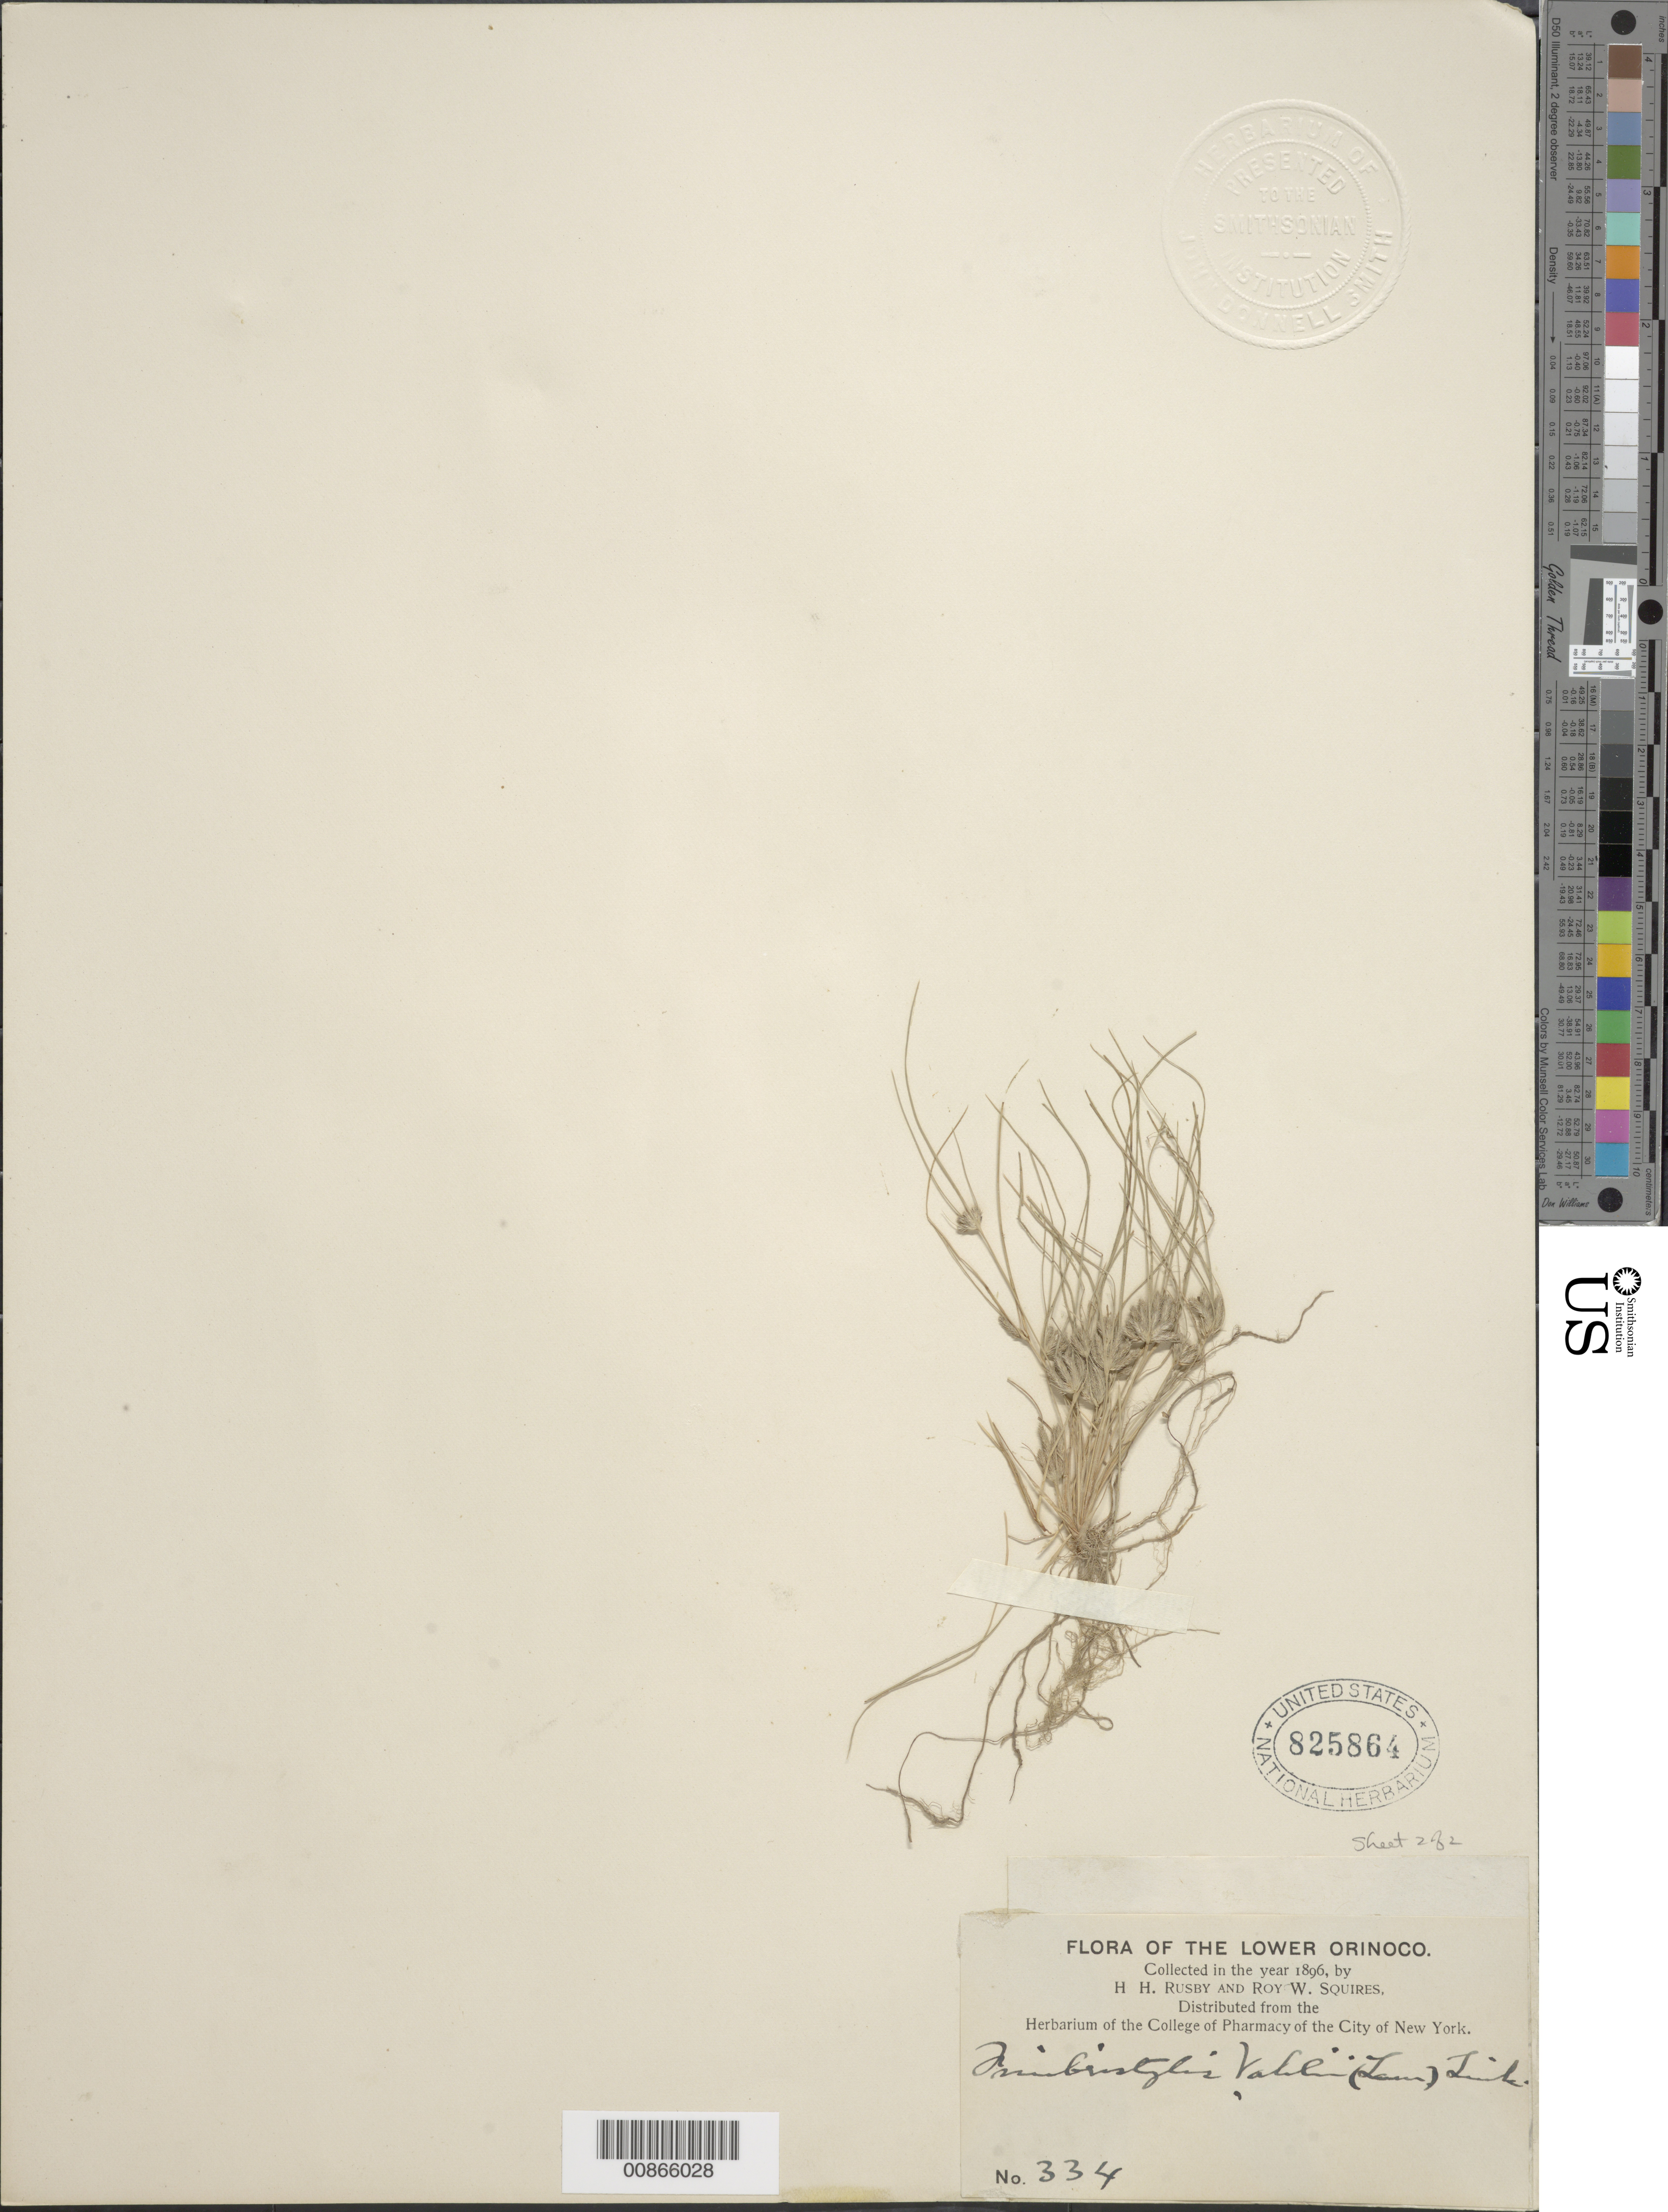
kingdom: Plantae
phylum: Tracheophyta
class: Liliopsida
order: Poales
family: Cyperaceae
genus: Fimbristylis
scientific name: Fimbristylis vahlii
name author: (Lam.) Link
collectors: H. H. Rusby & R. Squires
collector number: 334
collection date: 1896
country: Venezuela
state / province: Amazonas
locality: Lower Orinoco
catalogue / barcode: US 825864